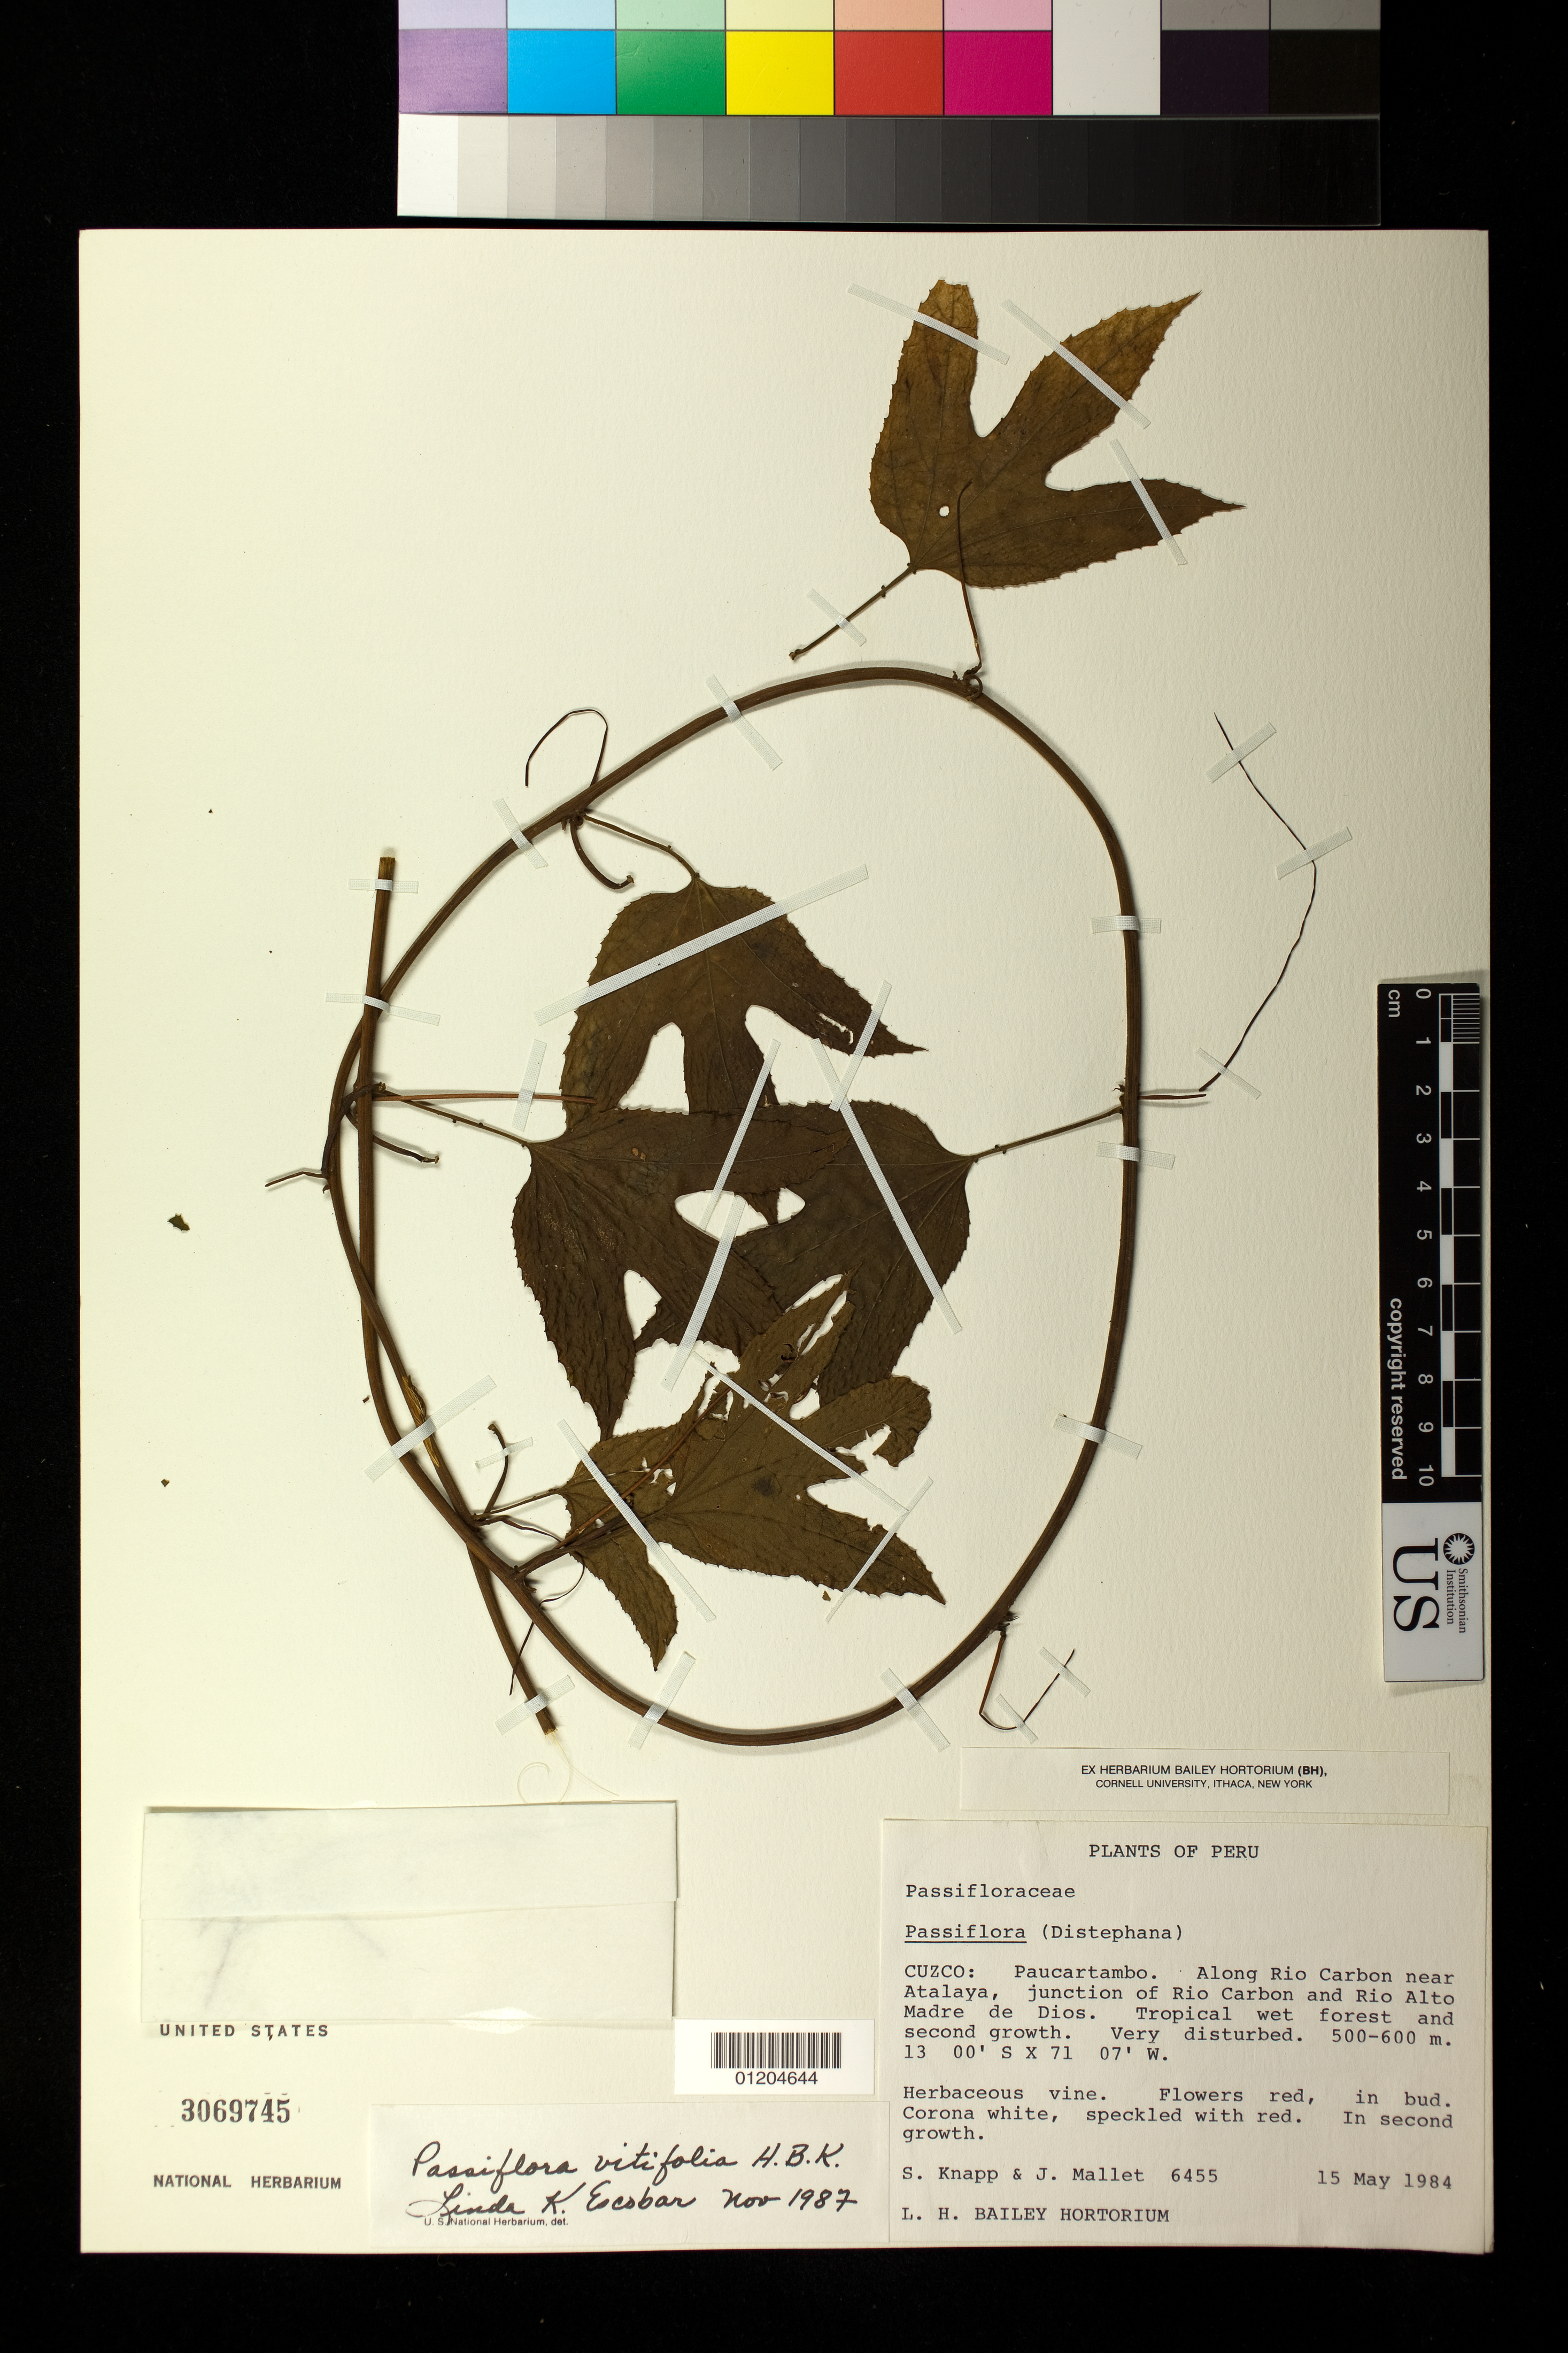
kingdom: Plantae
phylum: Tracheophyta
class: Magnoliopsida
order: Malpighiales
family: Passifloraceae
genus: Passiflora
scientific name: Passiflora vitifolia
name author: Kunth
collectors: S. Knapp & J. Mallet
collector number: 6455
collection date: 1984-05-15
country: Peru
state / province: Cusco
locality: Paucartambo. Along Rio Carbon near Atalaya, junction of Rio Carbon and Rio Alto Madre de Dios. Tropical wet forest and second growth. Very disturbed.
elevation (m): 500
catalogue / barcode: US 3069745